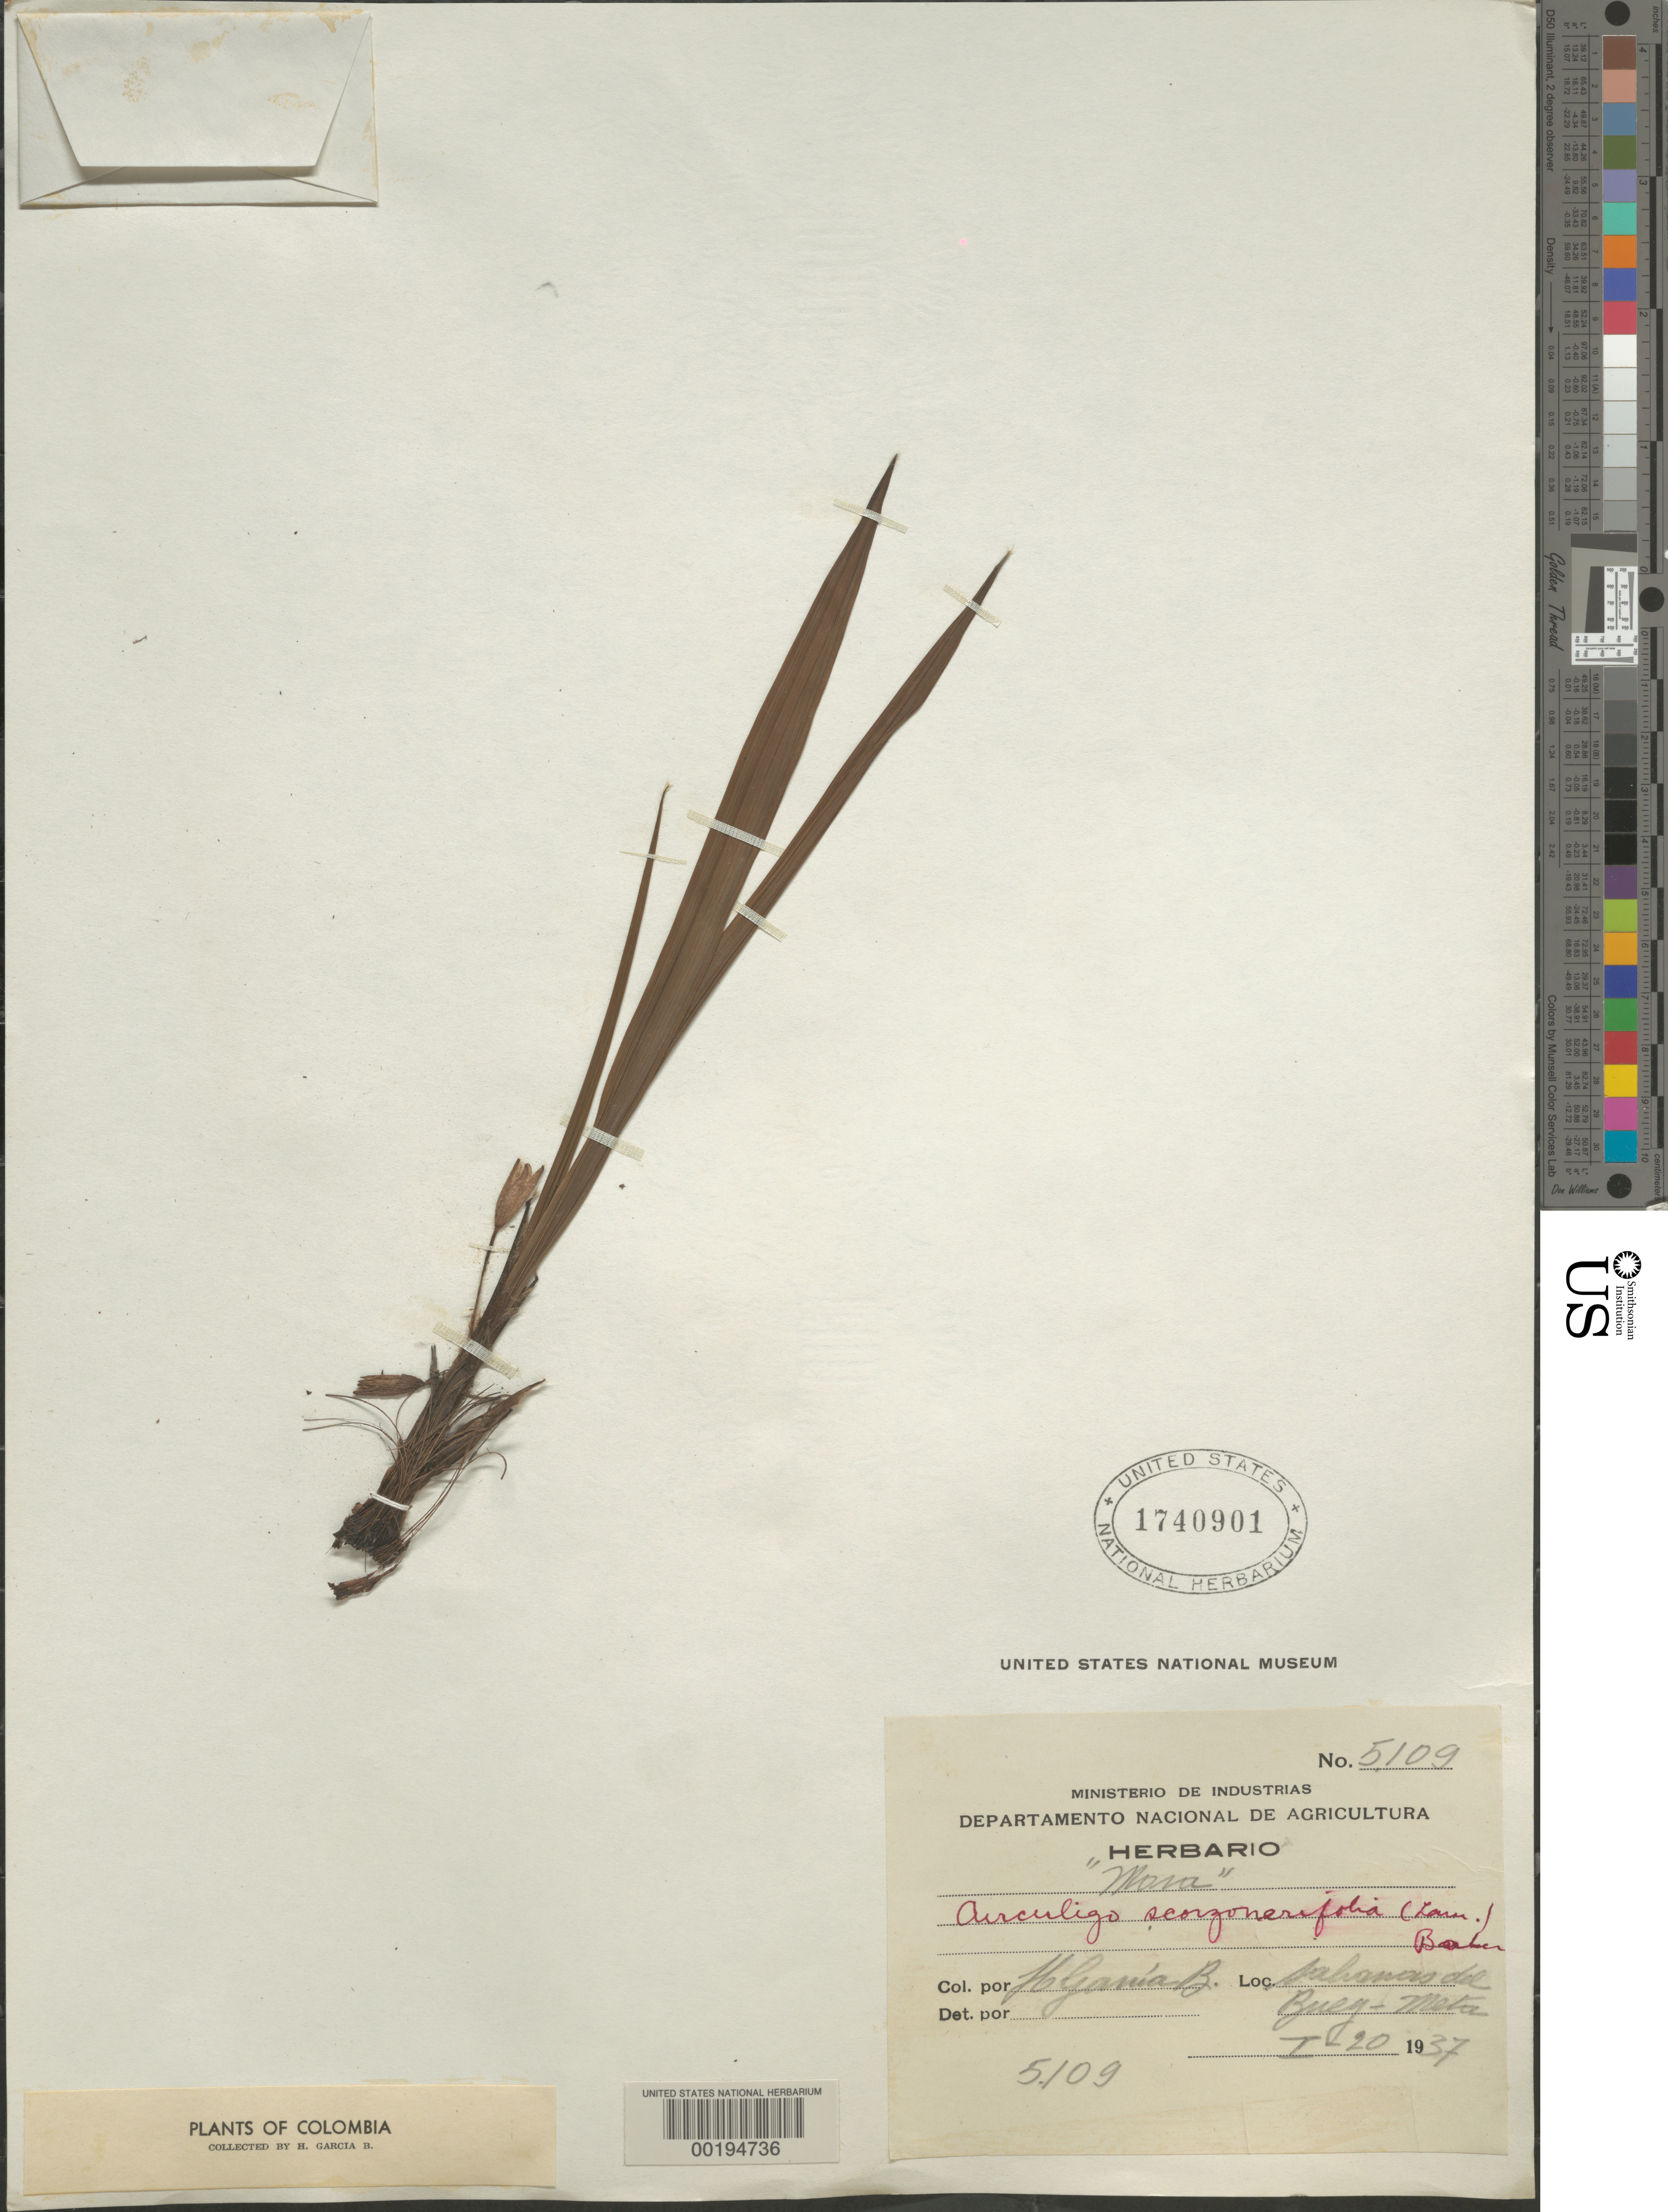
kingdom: Plantae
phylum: Tracheophyta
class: Liliopsida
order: Asparagales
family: Hypoxidaceae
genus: Curculigo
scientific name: Curculigo scorzonerifolia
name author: (Lam.) Baker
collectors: H. Garcia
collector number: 5109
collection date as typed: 20 Jan 1937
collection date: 1937-01-20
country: Colombia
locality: Sahanas del zuey-Meta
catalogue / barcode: US 1740901